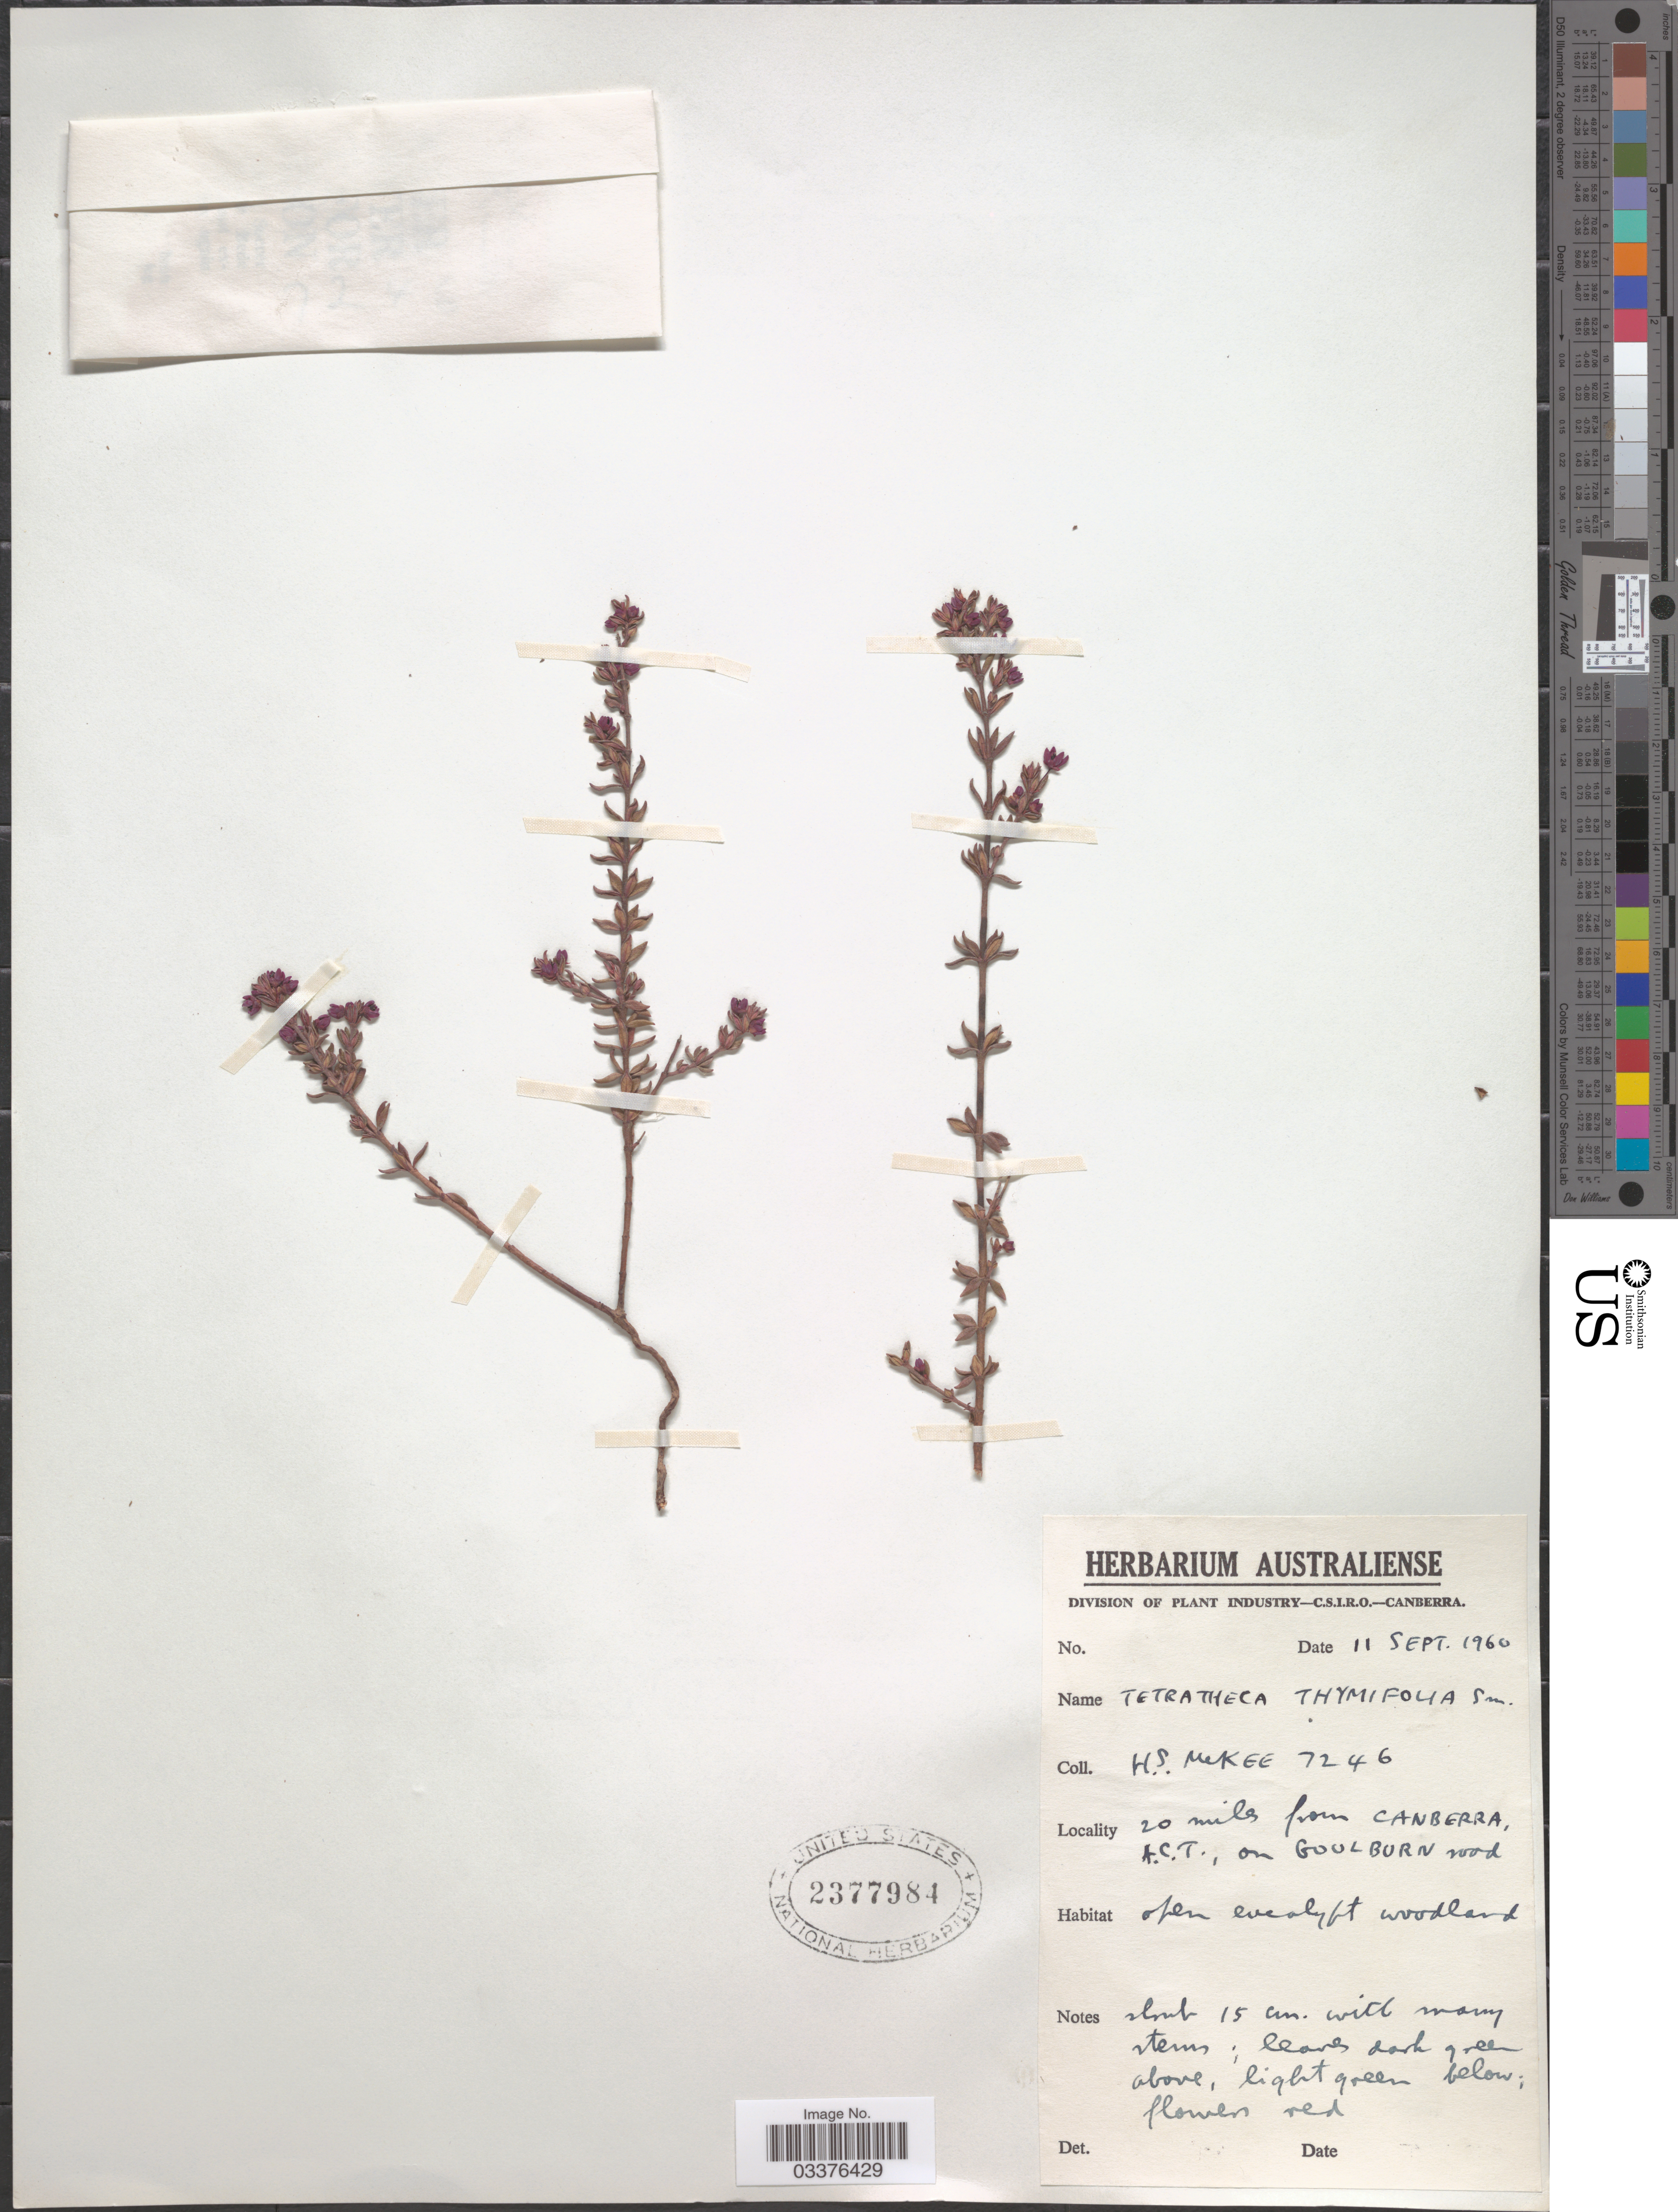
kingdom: Plantae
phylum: Tracheophyta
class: Magnoliopsida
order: Oxalidales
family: Elaeocarpaceae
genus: Tetratheca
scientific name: Tetratheca thymifolia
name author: Sm.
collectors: H. S. McKee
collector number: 7246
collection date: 1960-09-11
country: Australia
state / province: New South Wales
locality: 20 miles from Canberra, A.C.T., on Goulburn road.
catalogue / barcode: US 2377984